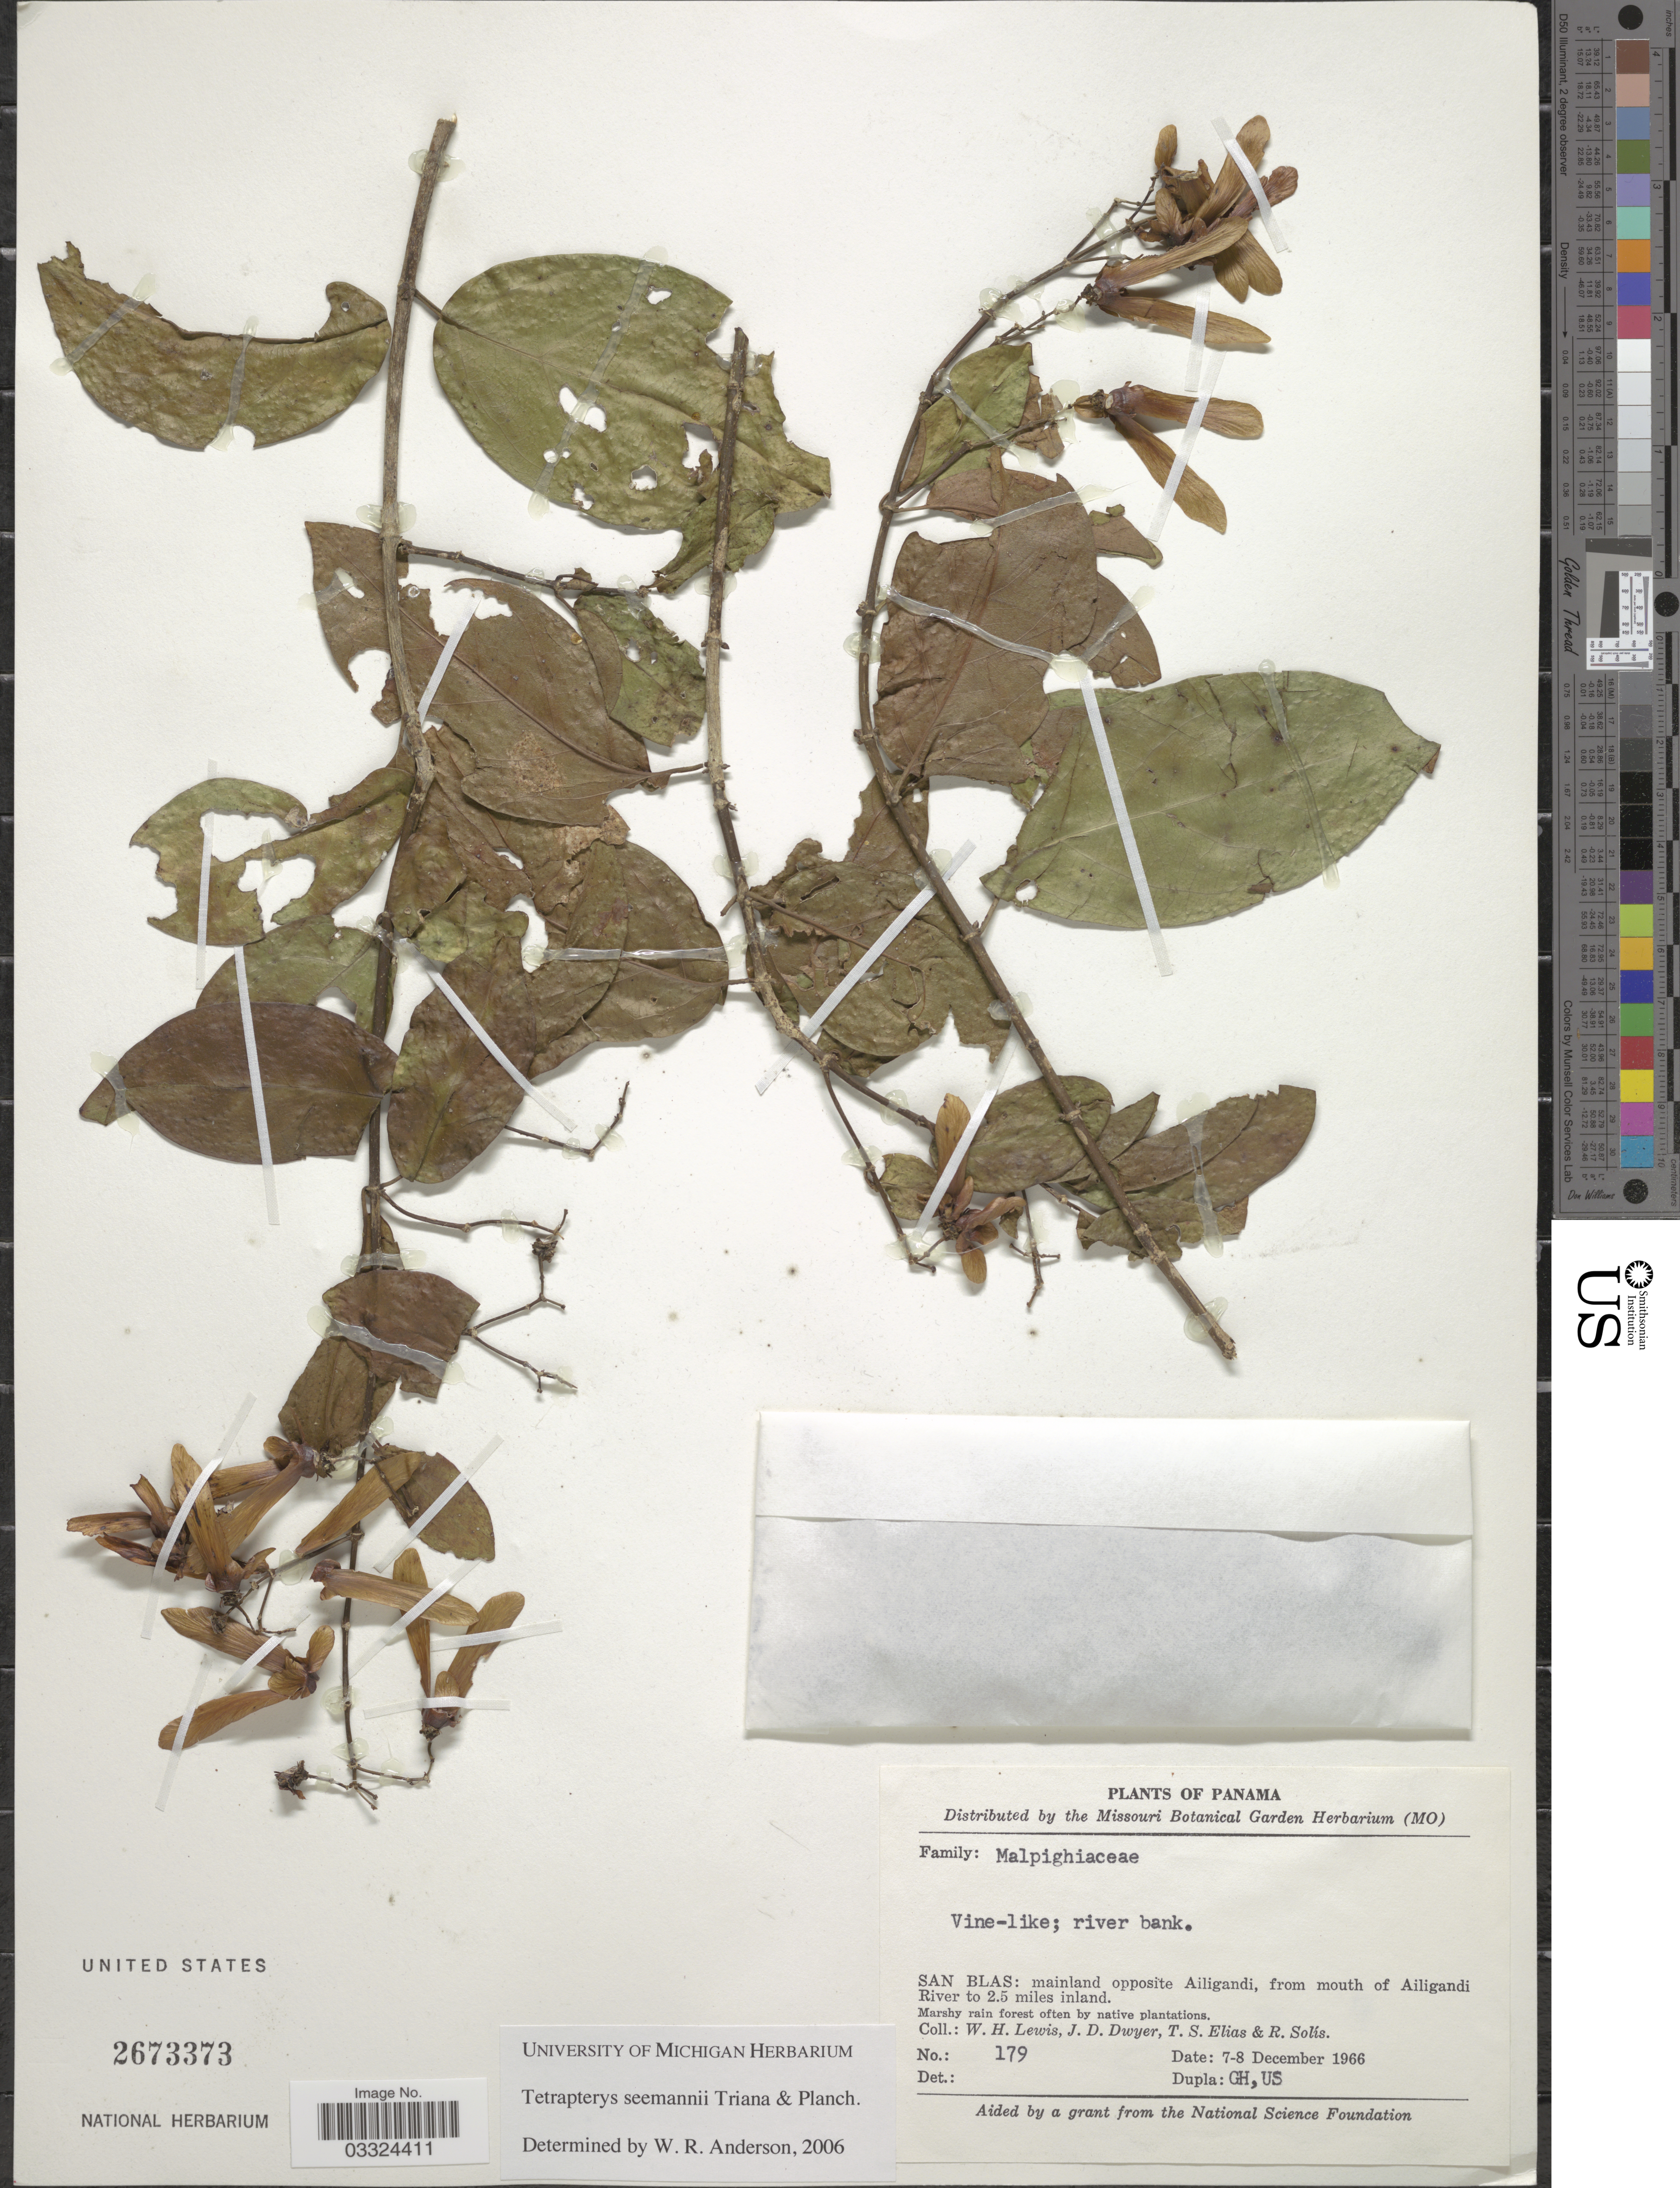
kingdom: Plantae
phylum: Tracheophyta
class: Magnoliopsida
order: Malpighiales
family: Malpighiaceae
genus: Tetrapterys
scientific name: Tetrapterys seemannii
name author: Triana & Planch.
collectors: W. H. Lewis, J. D. Dwyer, T. S. Elias & R. Solis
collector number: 179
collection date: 1966-12-07/1966-12-08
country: Panama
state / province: Kuna Yala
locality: Mainland opposite Ailigandi, from mouth of Ailigandi River to 2.5 miles inland.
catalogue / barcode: US 2673373